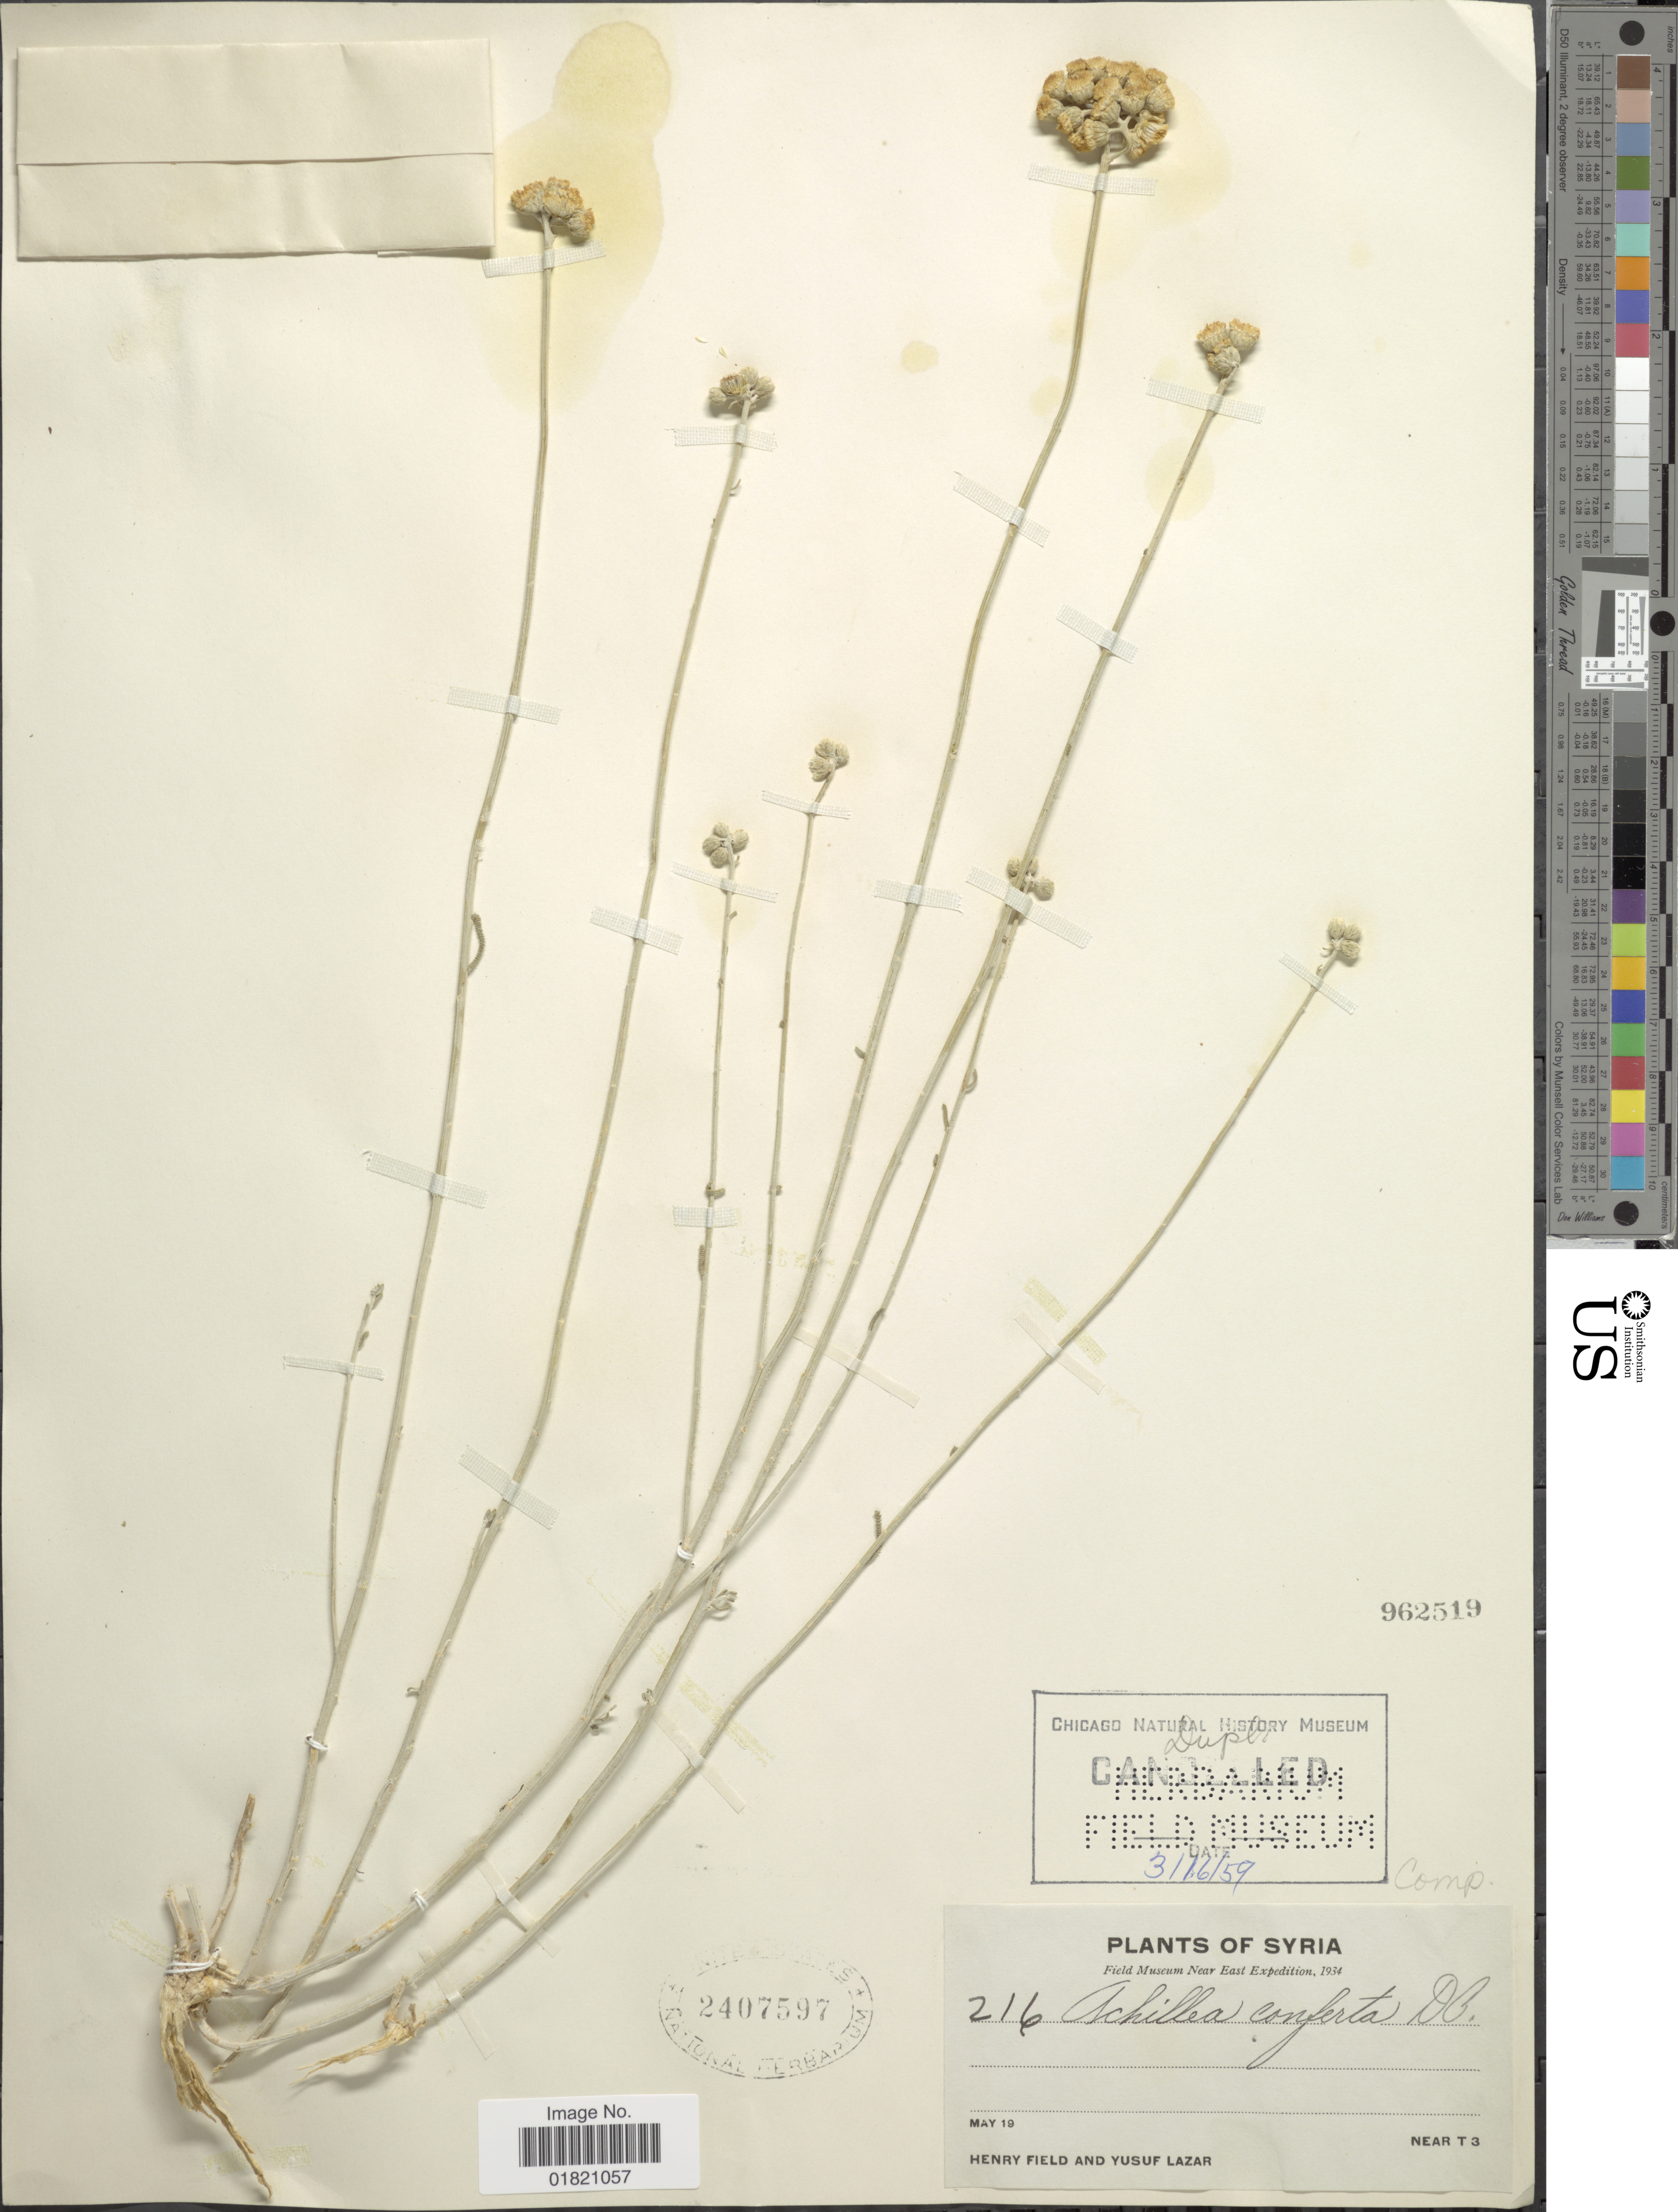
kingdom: Plantae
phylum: Tracheophyta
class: Magnoliopsida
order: Asterales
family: Asteraceae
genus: Achillea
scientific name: Achillea conferta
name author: DC.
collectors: H. Field & Y. Lazar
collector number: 216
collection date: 1934-05-19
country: Syria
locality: Near T 3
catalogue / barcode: US 2407597